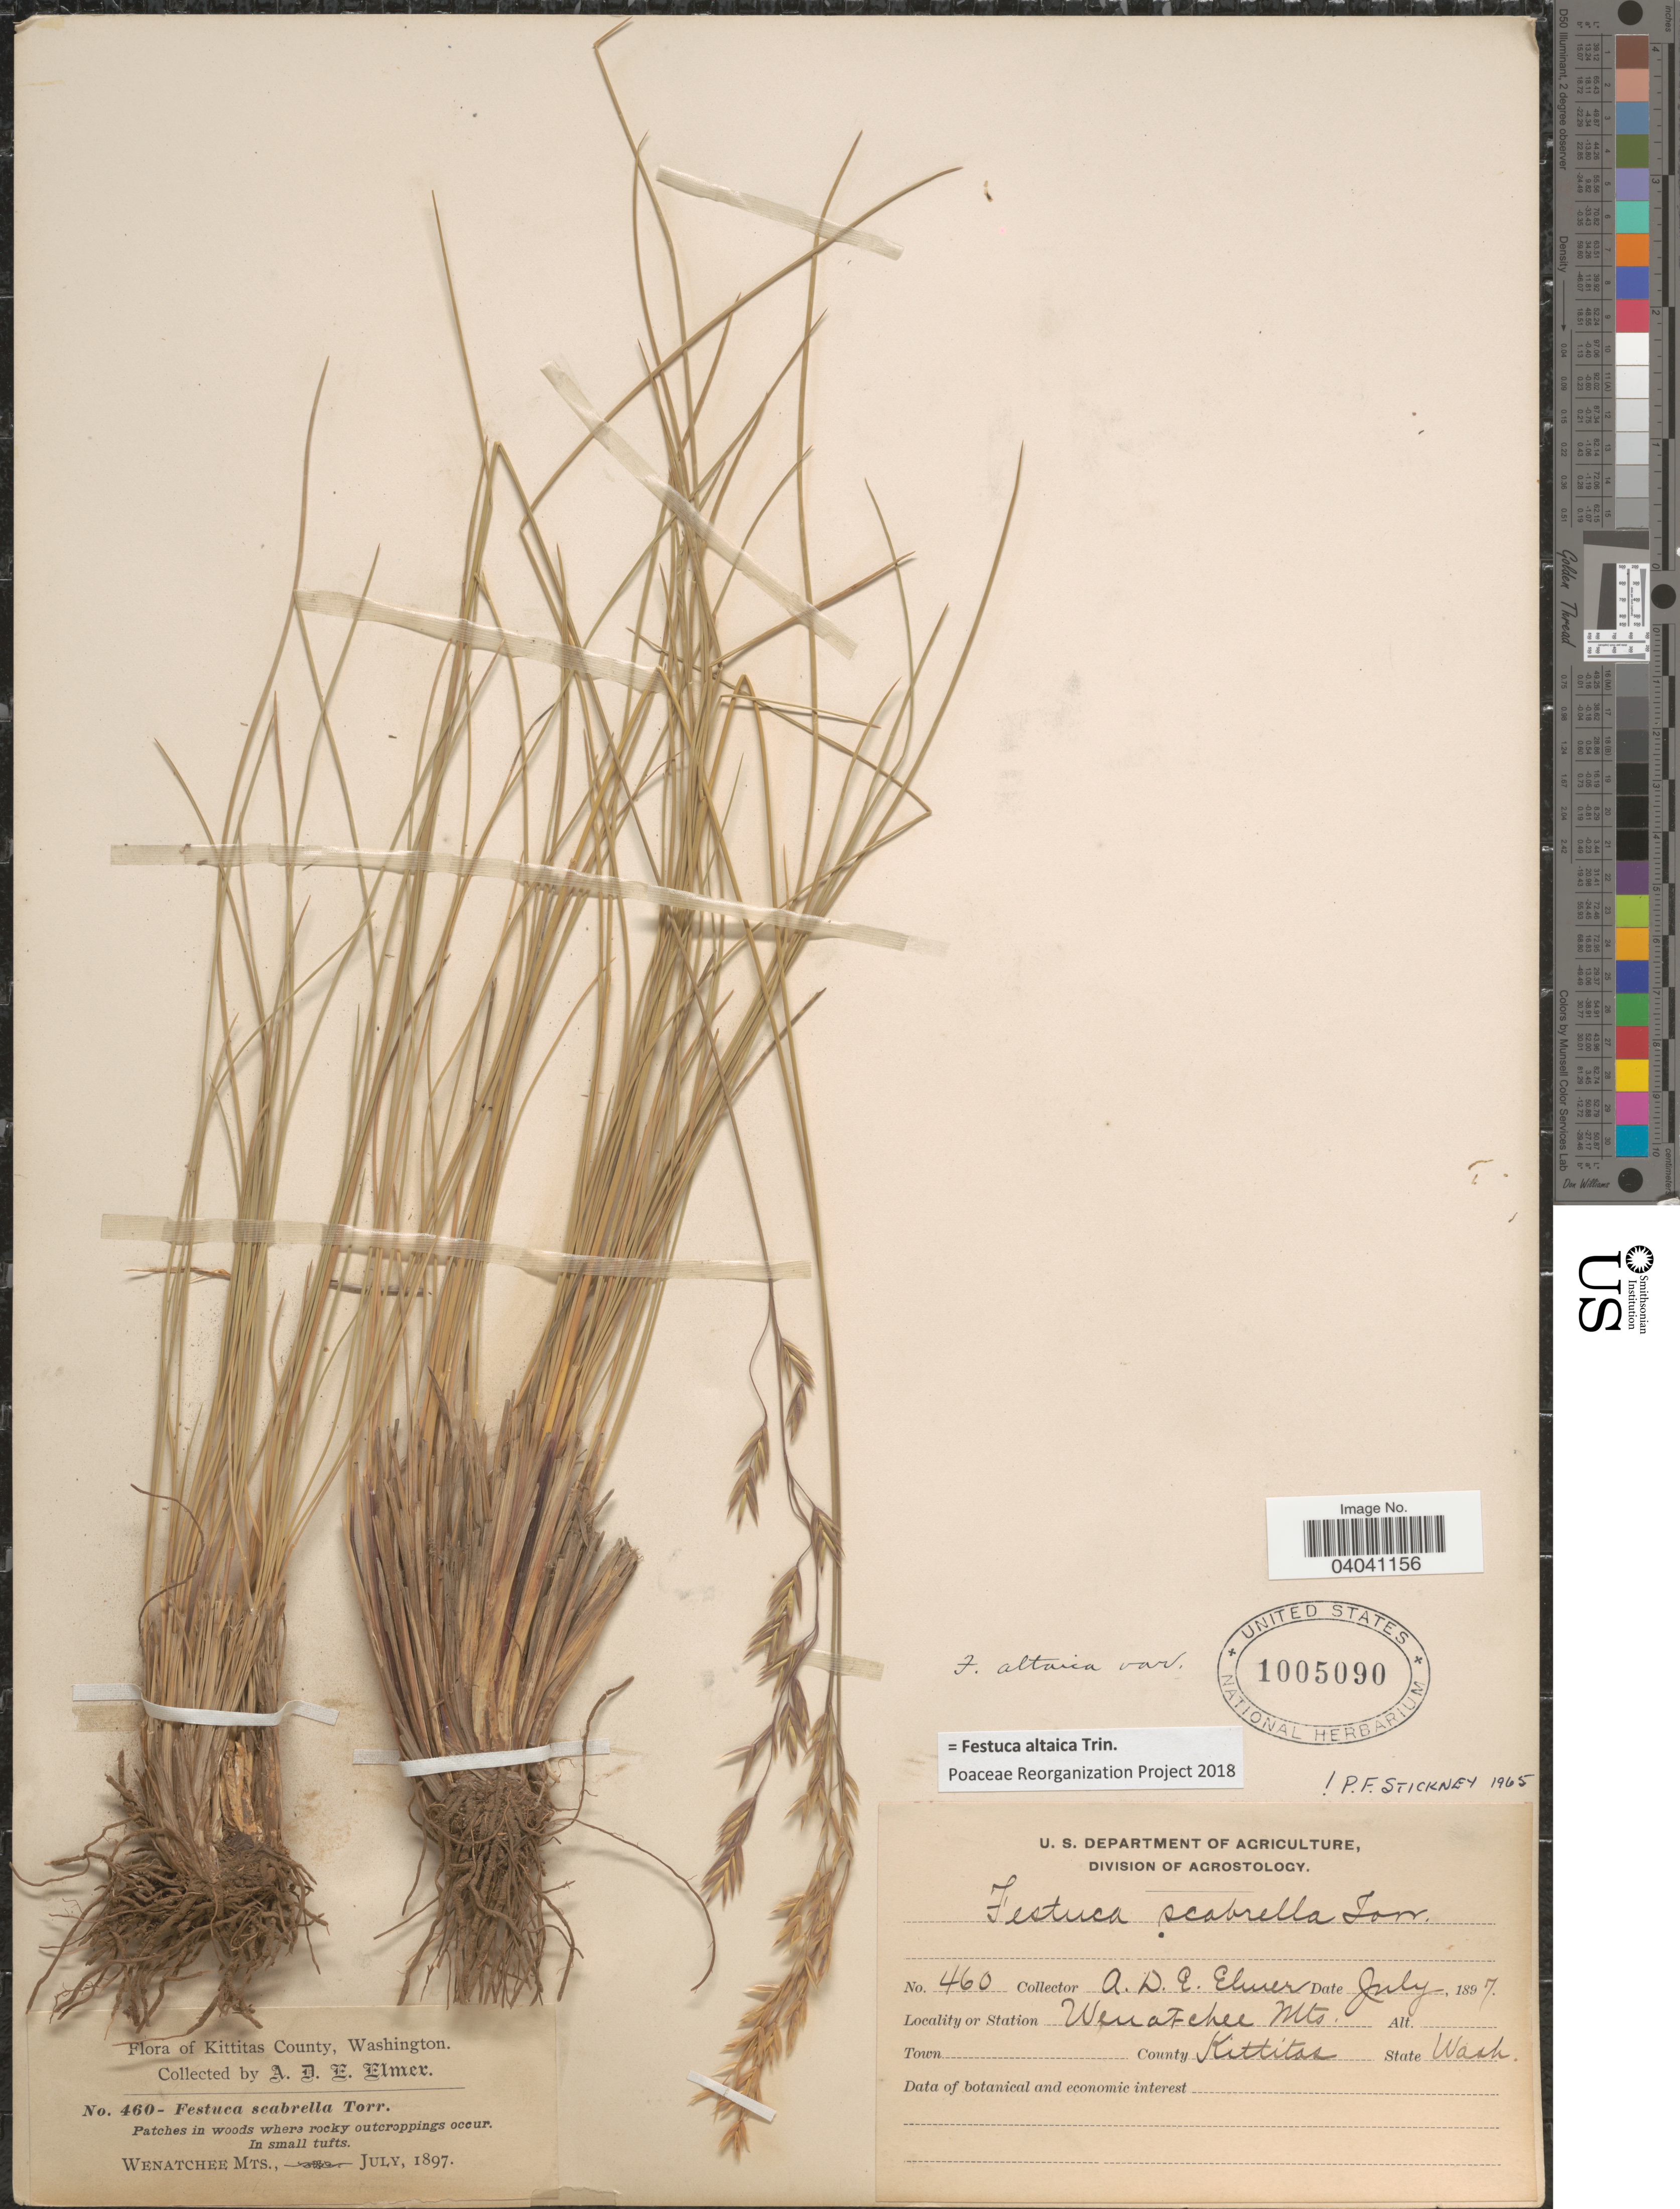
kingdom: Plantae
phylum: Tracheophyta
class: Liliopsida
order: Poales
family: Poaceae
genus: Festuca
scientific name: Festuca altaica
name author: Trin.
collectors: A. D. E. Elmer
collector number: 460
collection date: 1897-07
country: United States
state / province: Washington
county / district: Kittitas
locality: Kittitas County. Wenatchee Mts.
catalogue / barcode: US 1005090